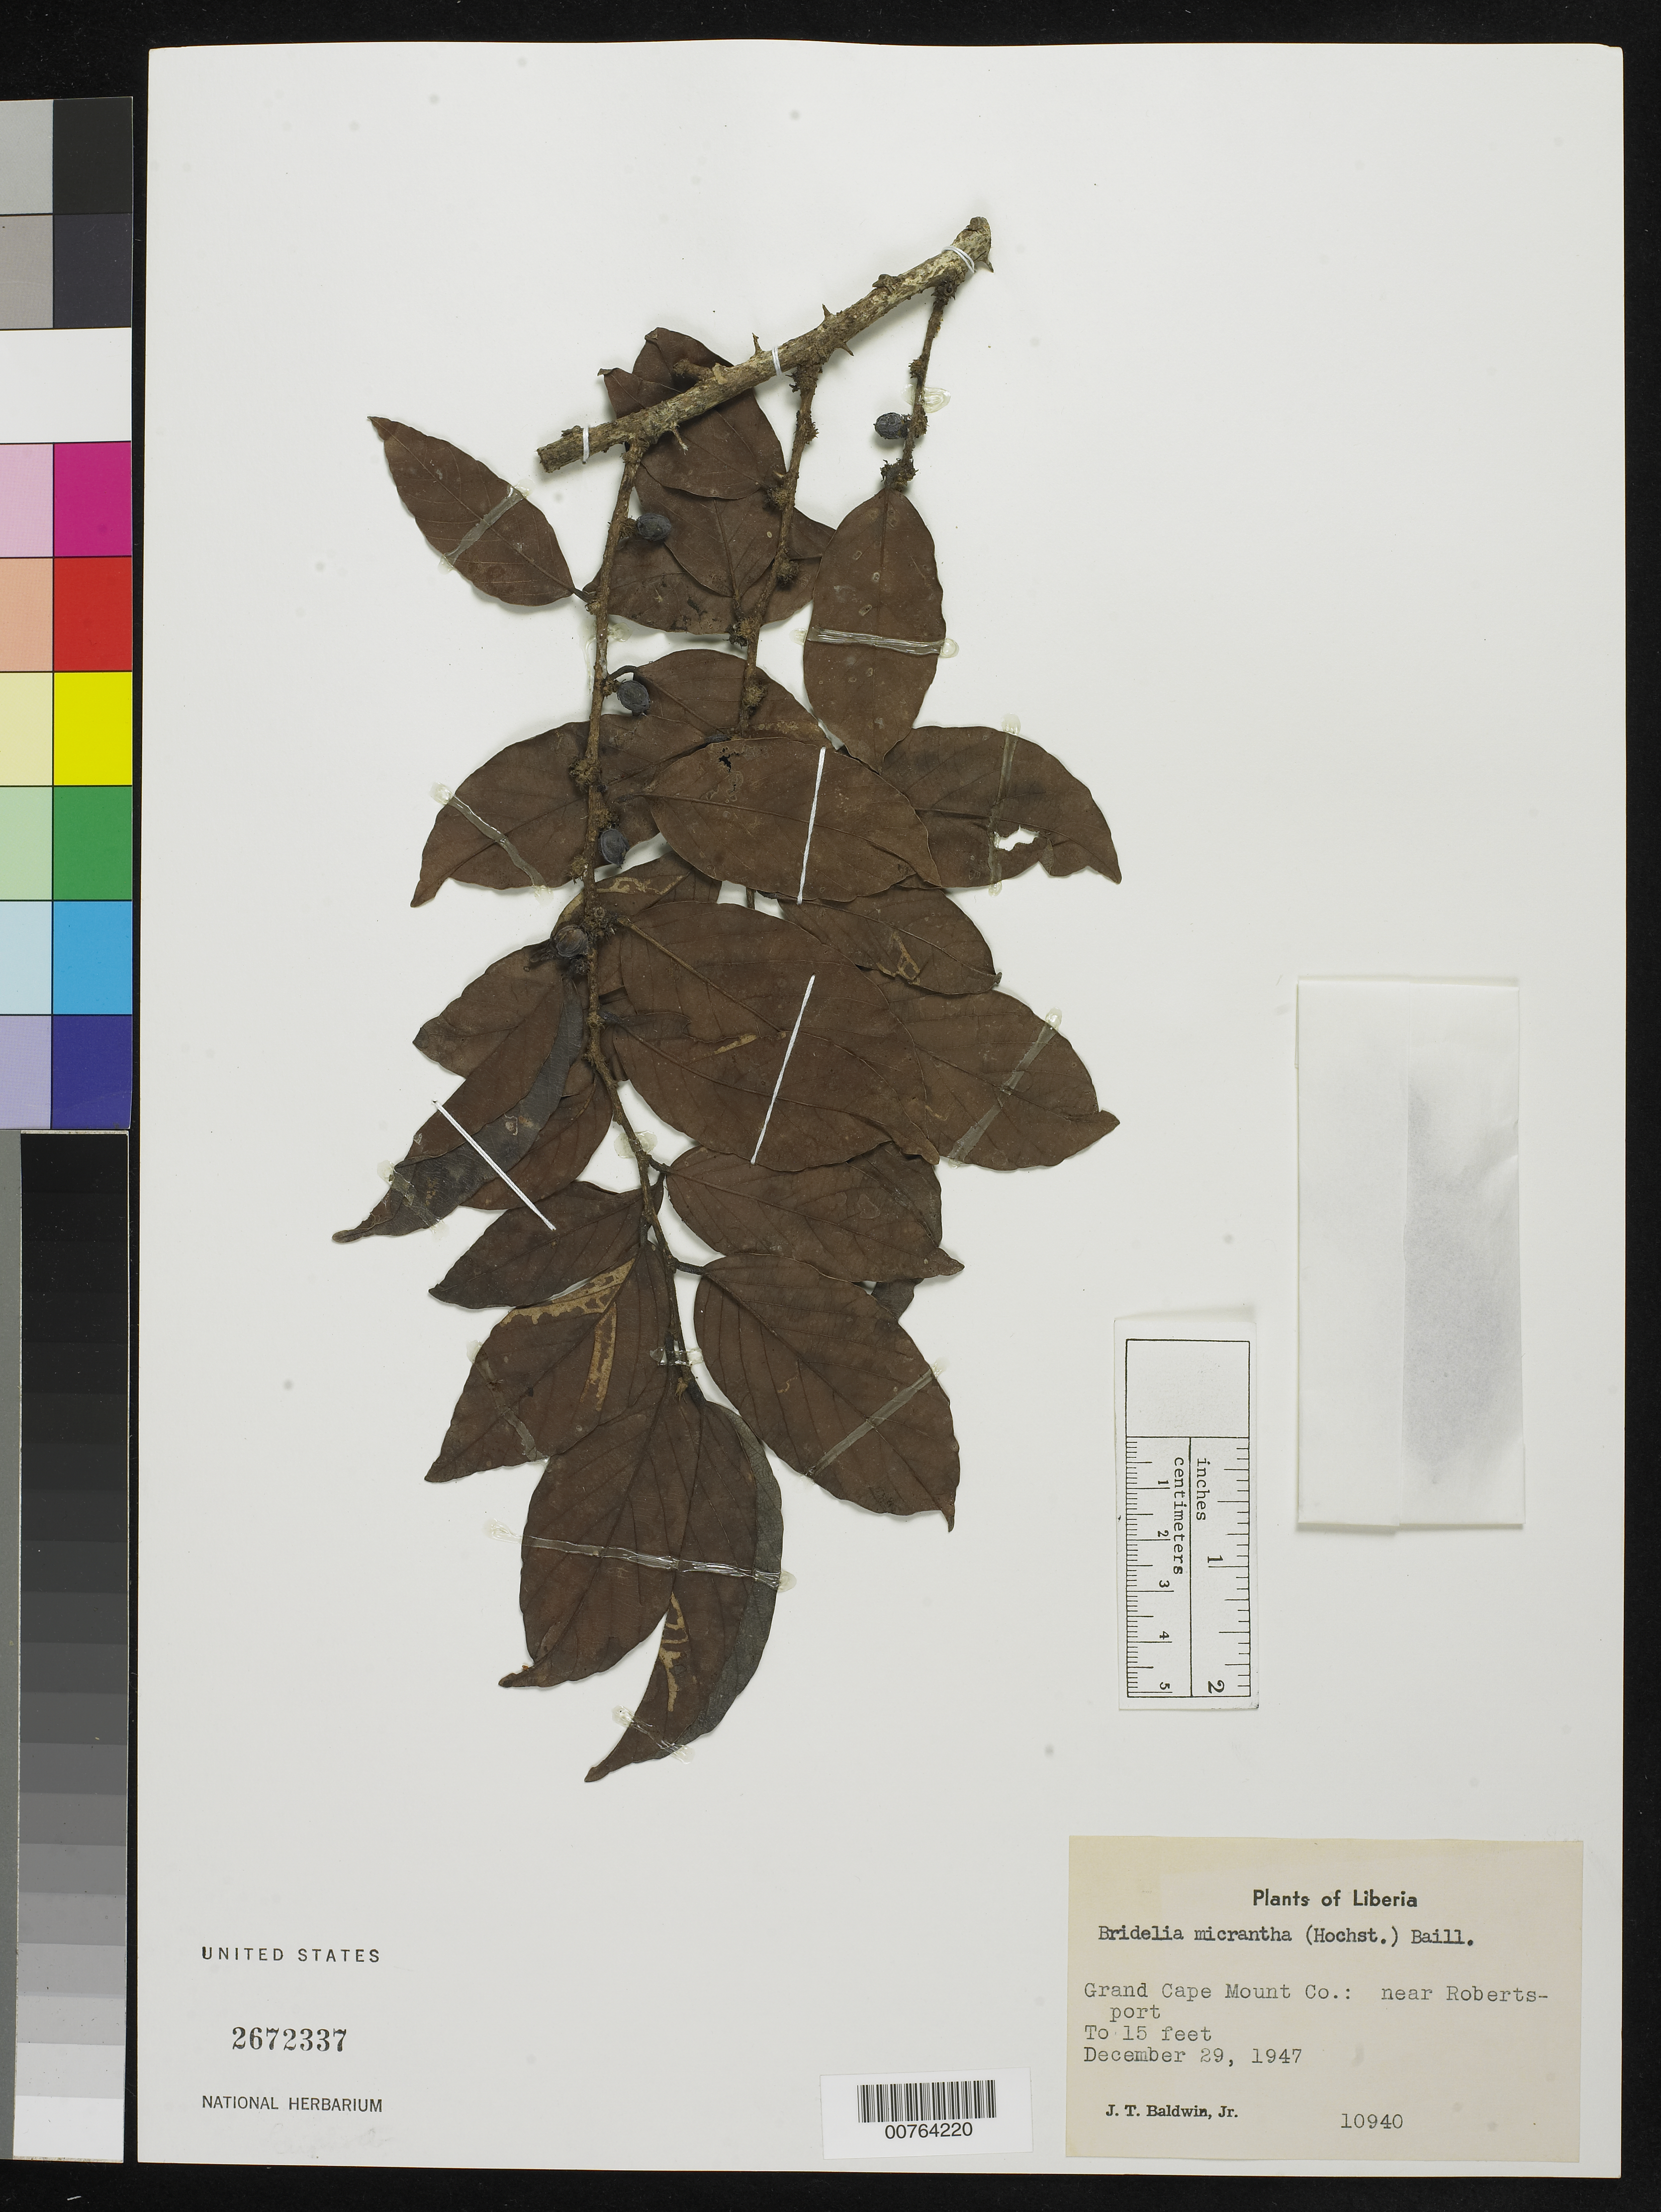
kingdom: Plantae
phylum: Tracheophyta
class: Magnoliopsida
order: Malpighiales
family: Phyllanthaceae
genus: Bridelia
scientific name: Bridelia micrantha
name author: (Hochst.) Baill.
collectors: J. T. Baldwin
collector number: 10940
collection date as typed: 29 Dec 1947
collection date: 1947-12-29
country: Liberia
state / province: Grand Cape Mount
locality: near Robertsport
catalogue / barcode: US 2672337